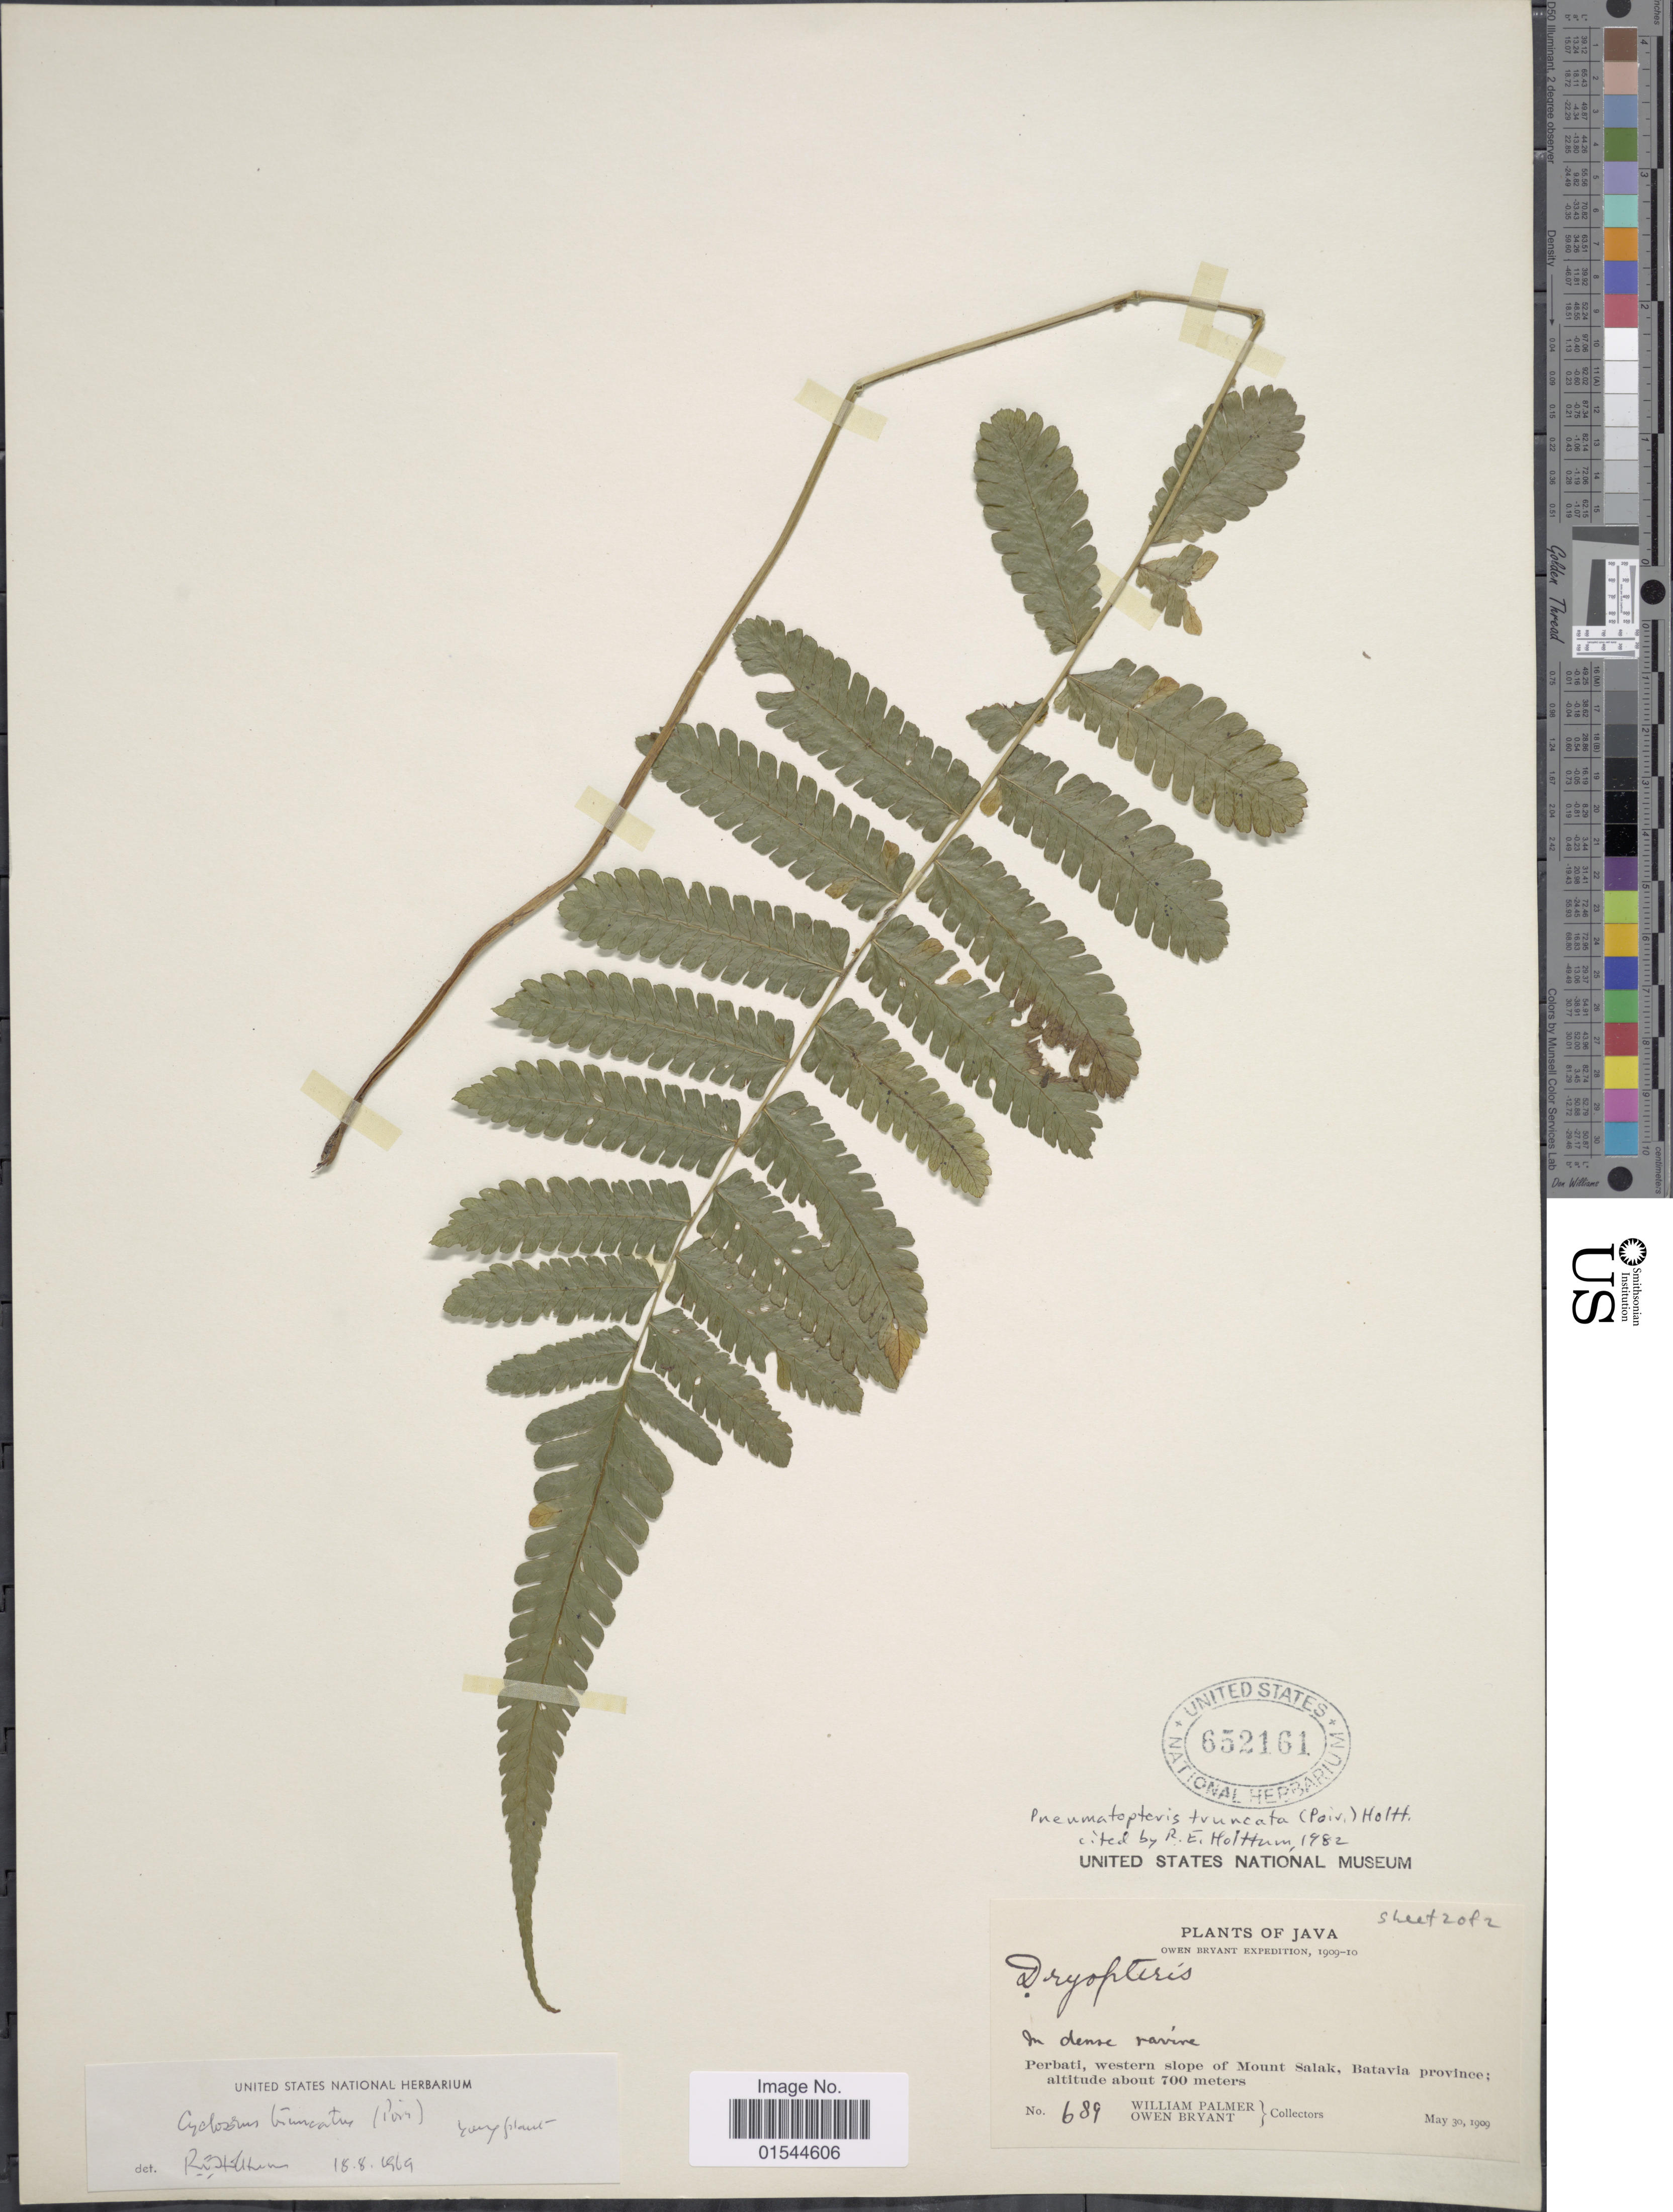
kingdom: Plantae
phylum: Tracheophyta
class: Polypodiopsida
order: Polypodiales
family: Thelypteridaceae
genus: Pneumatopteris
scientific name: Pneumatopteris truncata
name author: (Poir.) Holttum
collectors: W. Palmer & O. Bryant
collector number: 689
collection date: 1909-05-30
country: Indonesia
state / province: Java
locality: Pebati, western slope of Mount Salak, Batavia province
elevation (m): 700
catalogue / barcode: US 652161